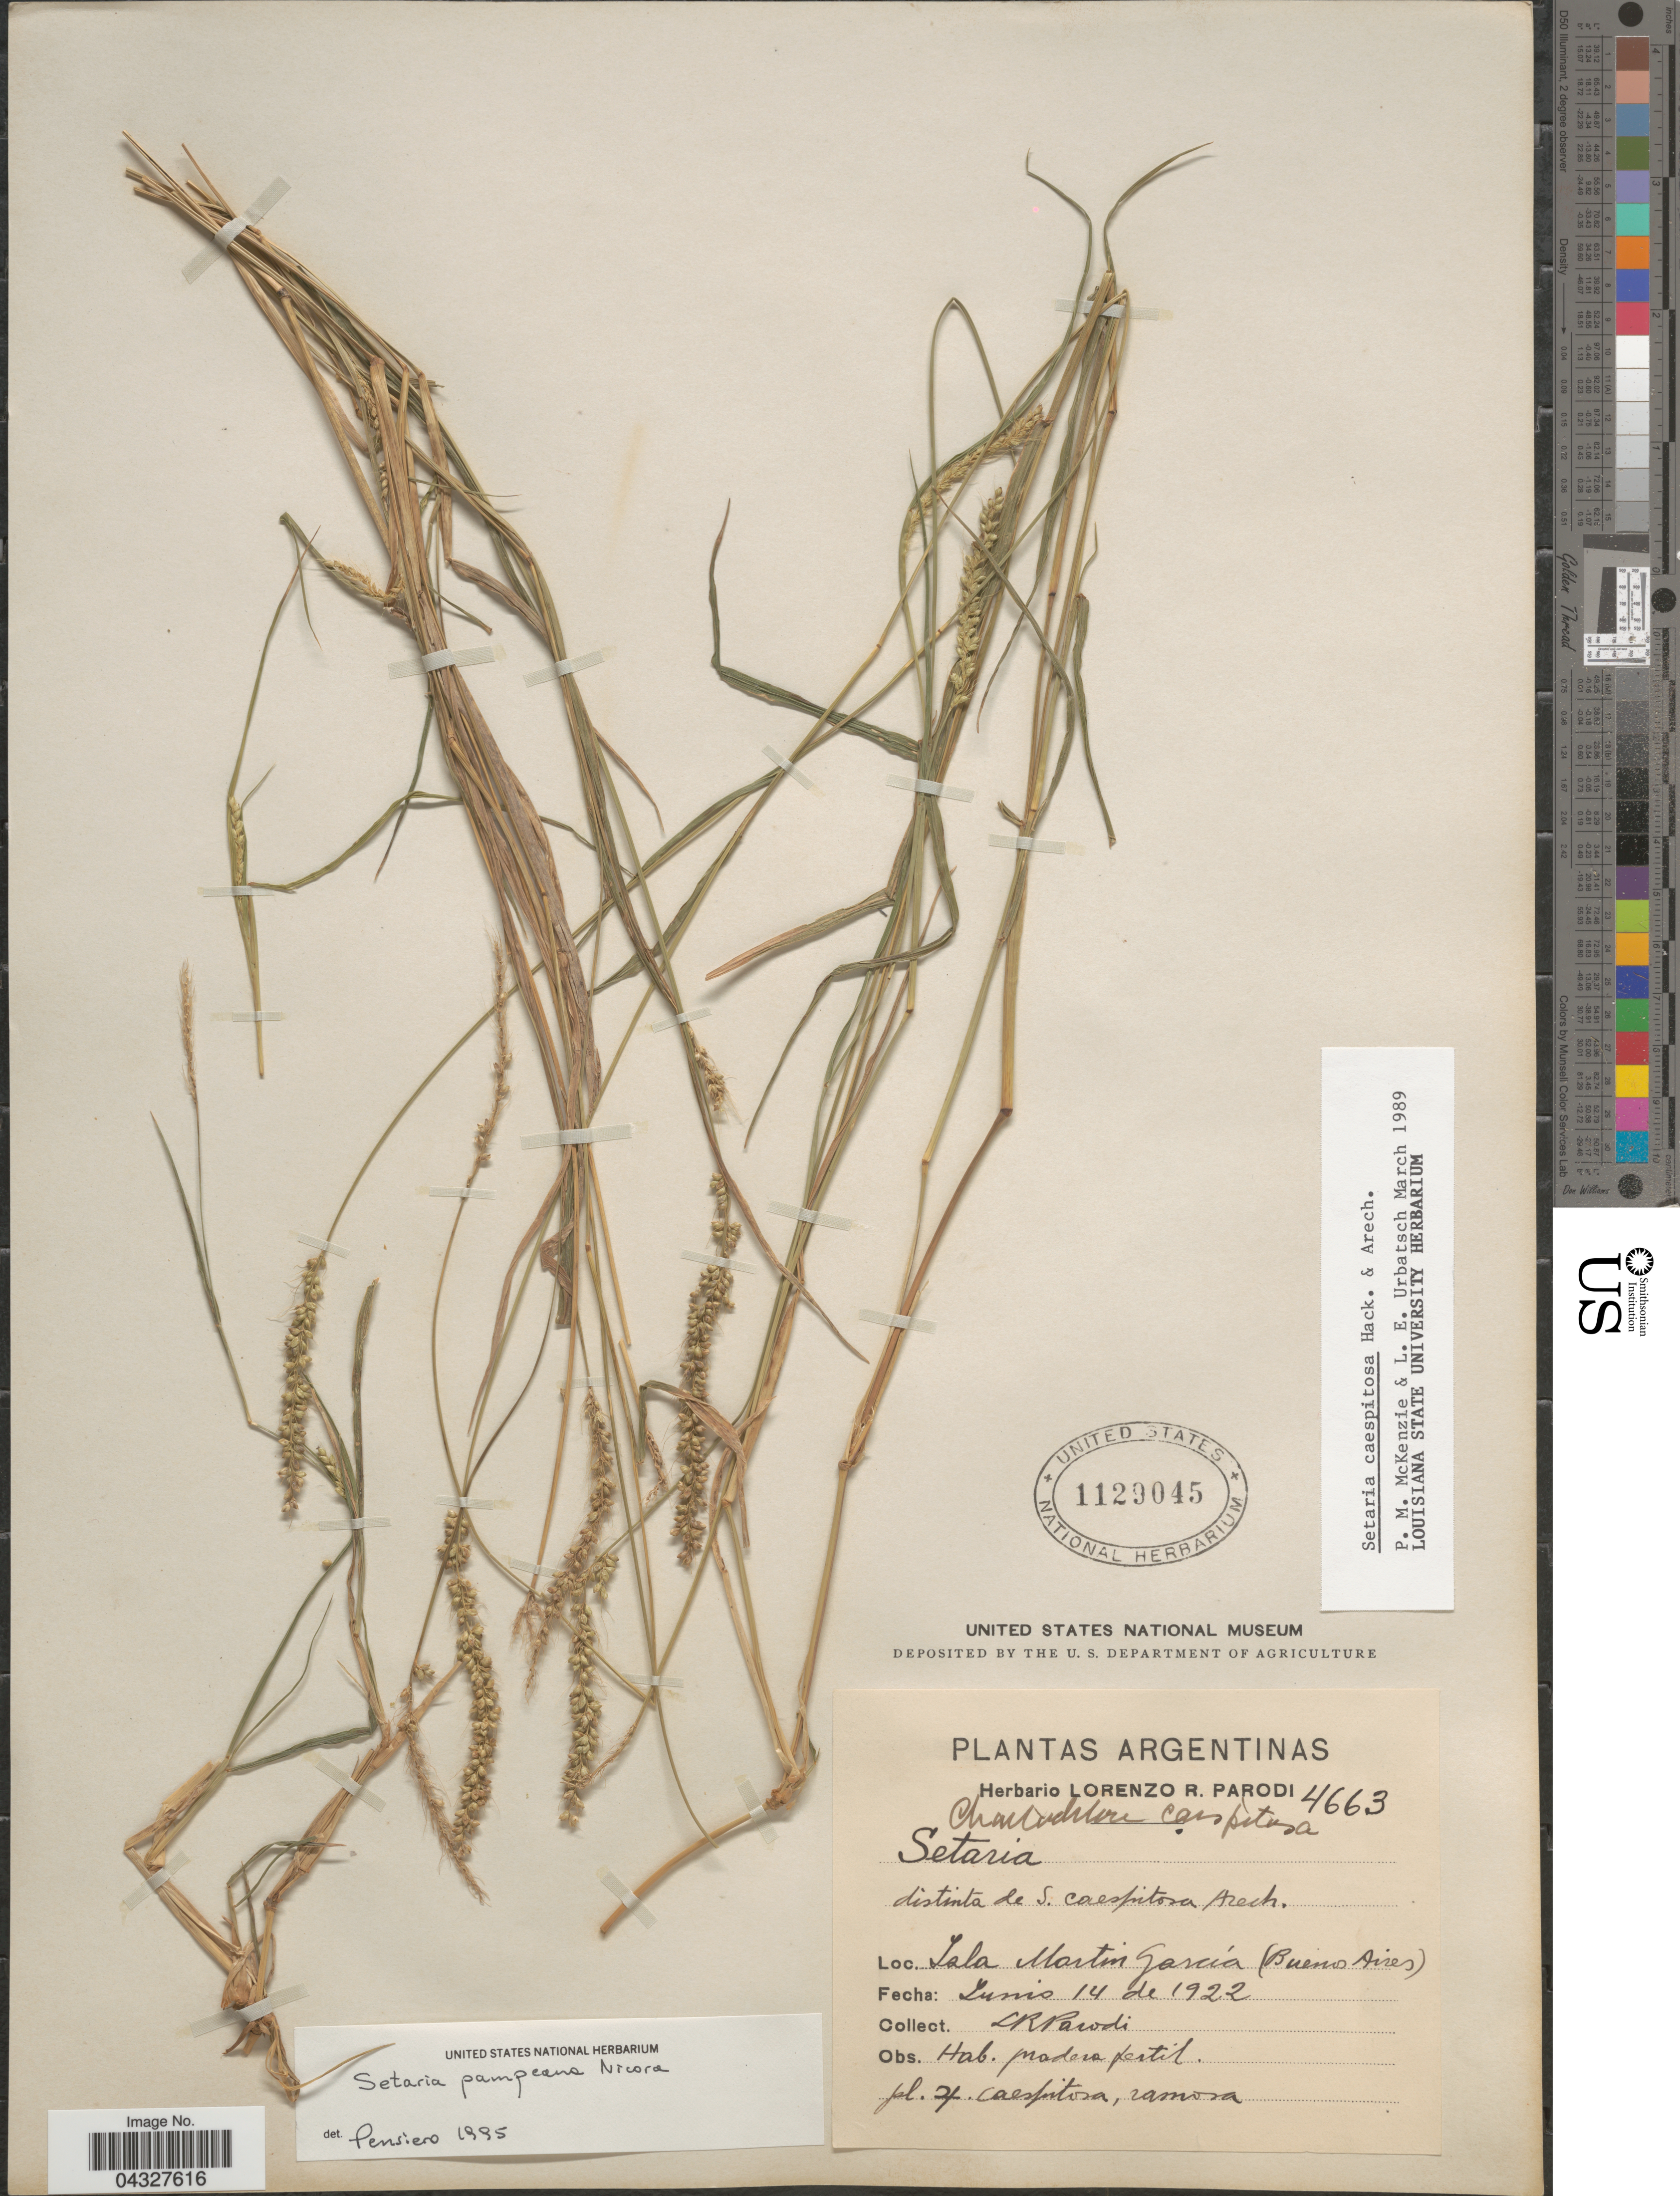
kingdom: Plantae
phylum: Tracheophyta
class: Liliopsida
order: Poales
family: Poaceae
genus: Setaria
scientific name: Setaria pampeana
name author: Parodi ex Nicora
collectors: L. R. Parodi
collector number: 4663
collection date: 1922-06-14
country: Argentina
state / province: Buenos Aires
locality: Isla Martin García.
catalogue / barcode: US 1129045